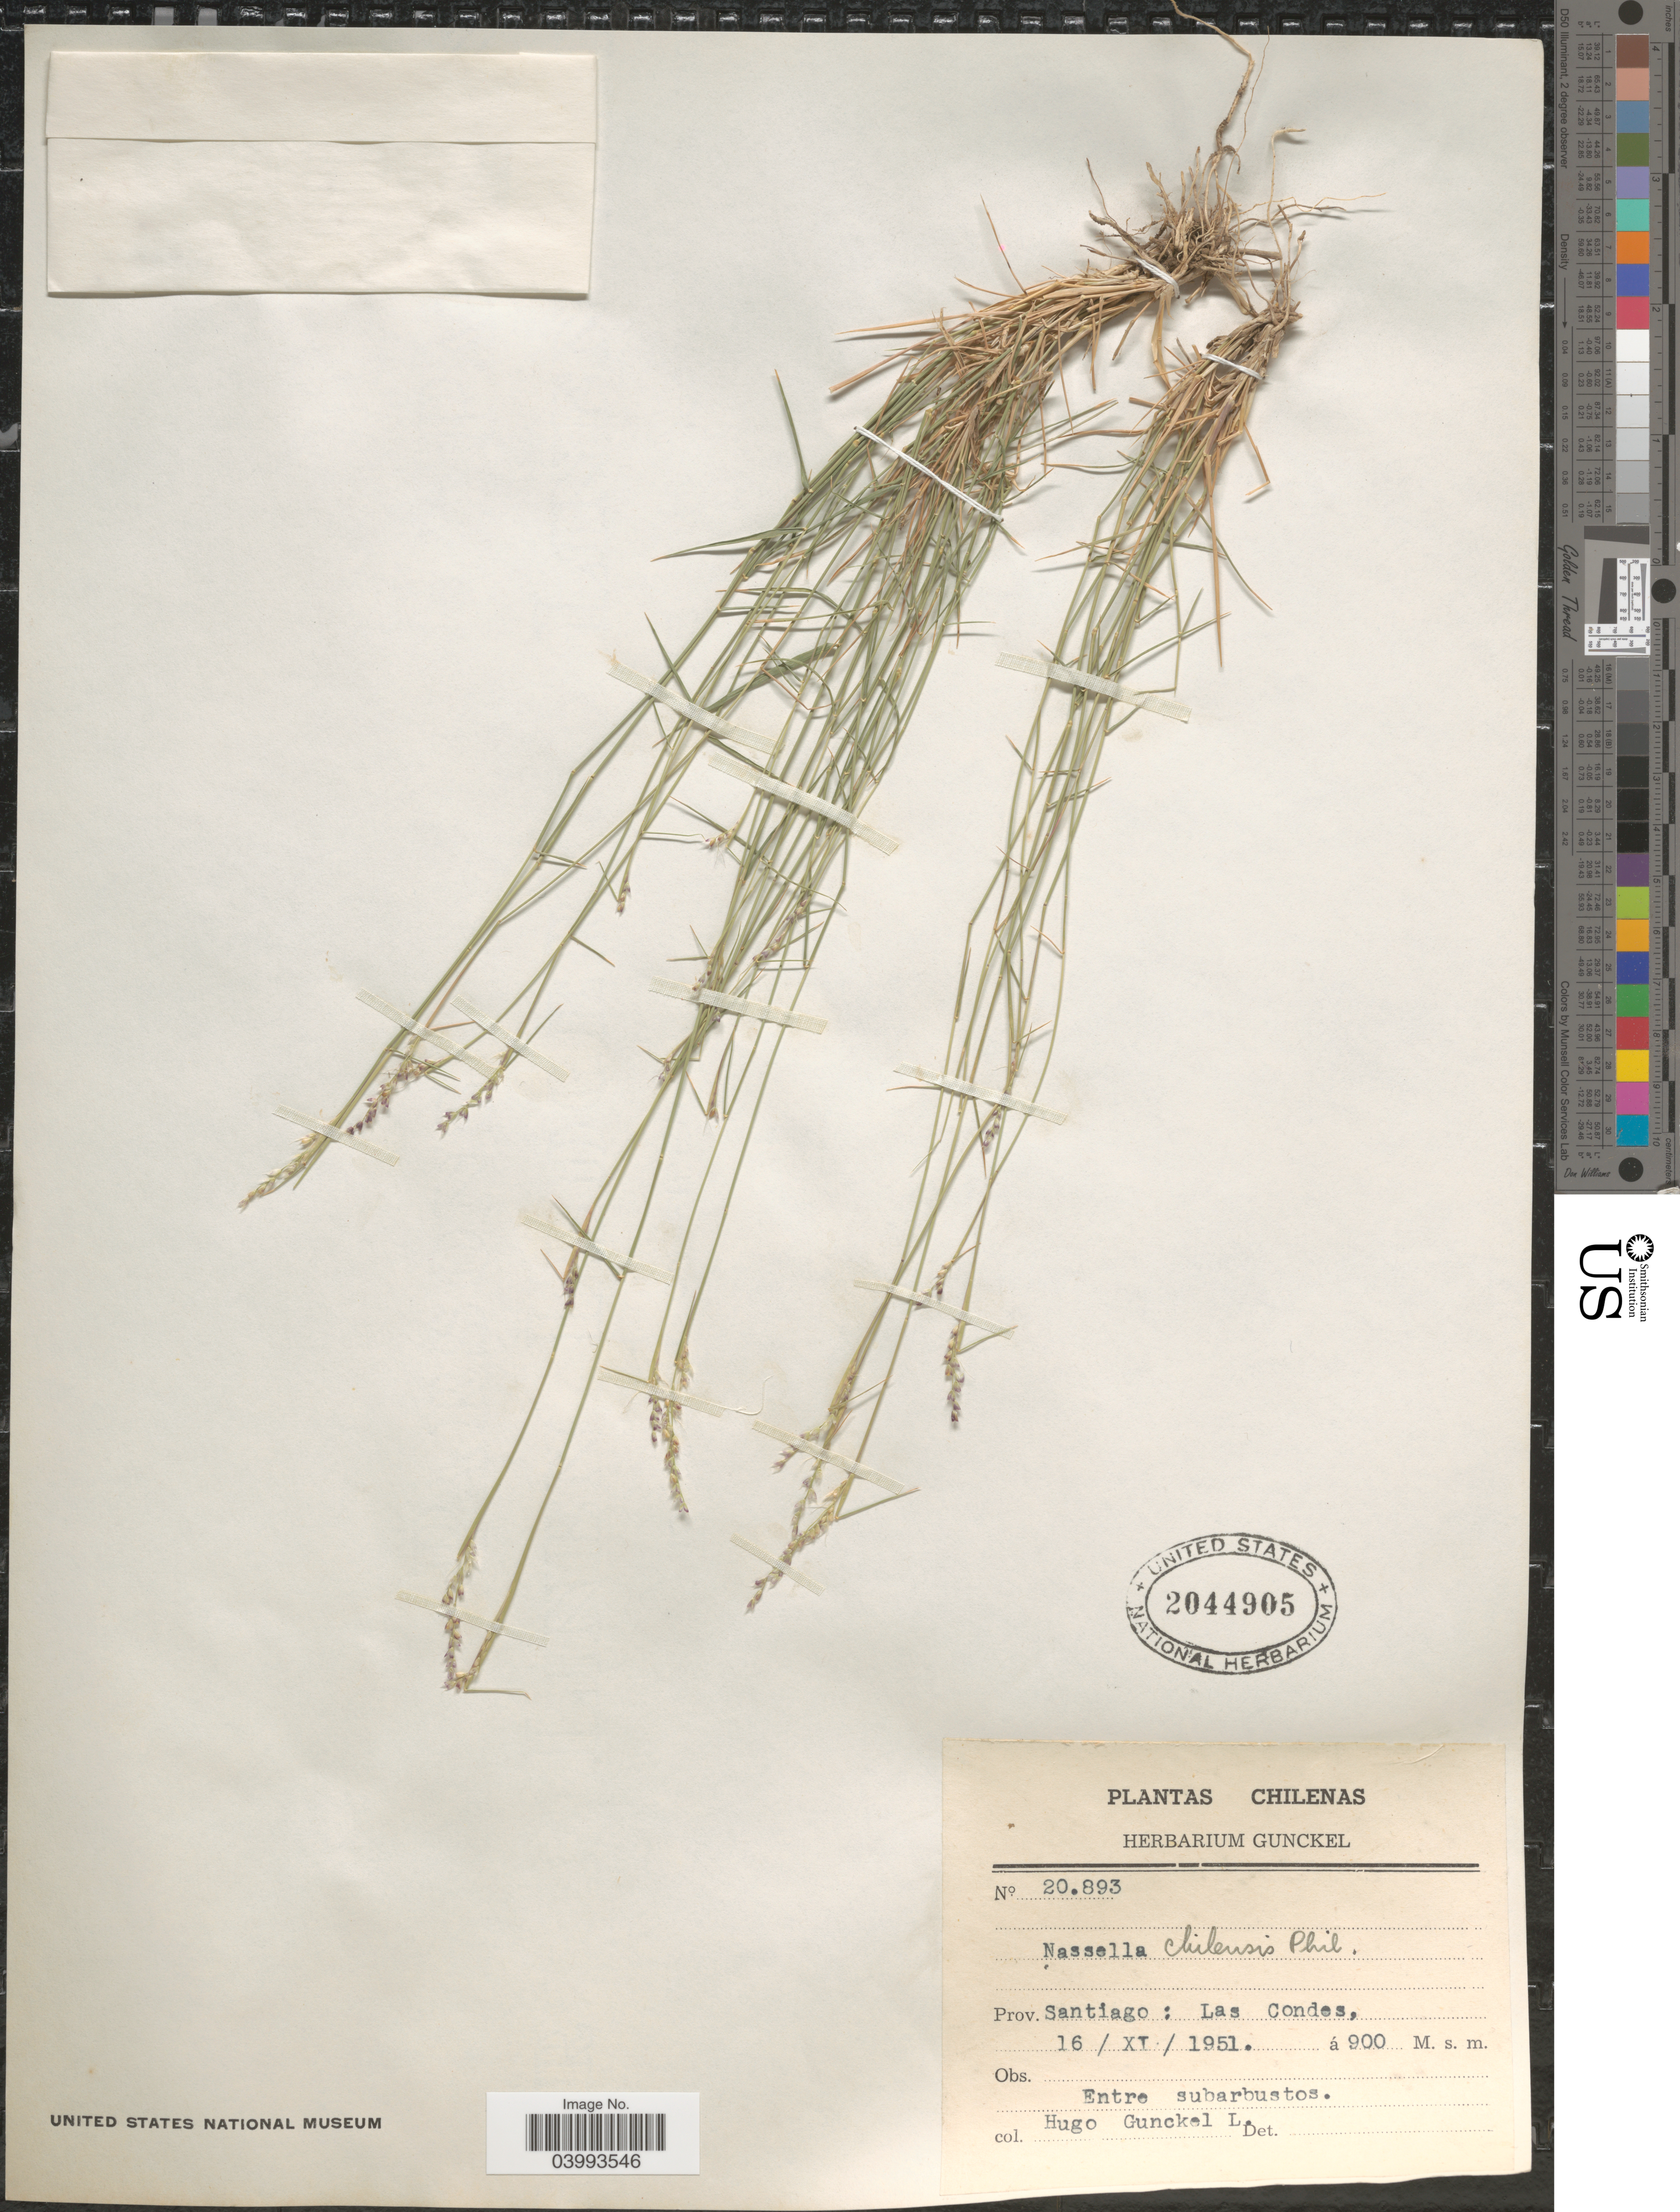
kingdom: Plantae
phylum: Tracheophyta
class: Liliopsida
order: Poales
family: Poaceae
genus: Nassella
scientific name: Nassella chilensis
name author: (Trin.) É. Desv.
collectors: H. Gunckel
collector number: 20893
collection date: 1951-11-16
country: Chile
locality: Prov. Santiago: Las Condes, Entre subarbustos.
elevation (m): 900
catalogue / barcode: US 2044905